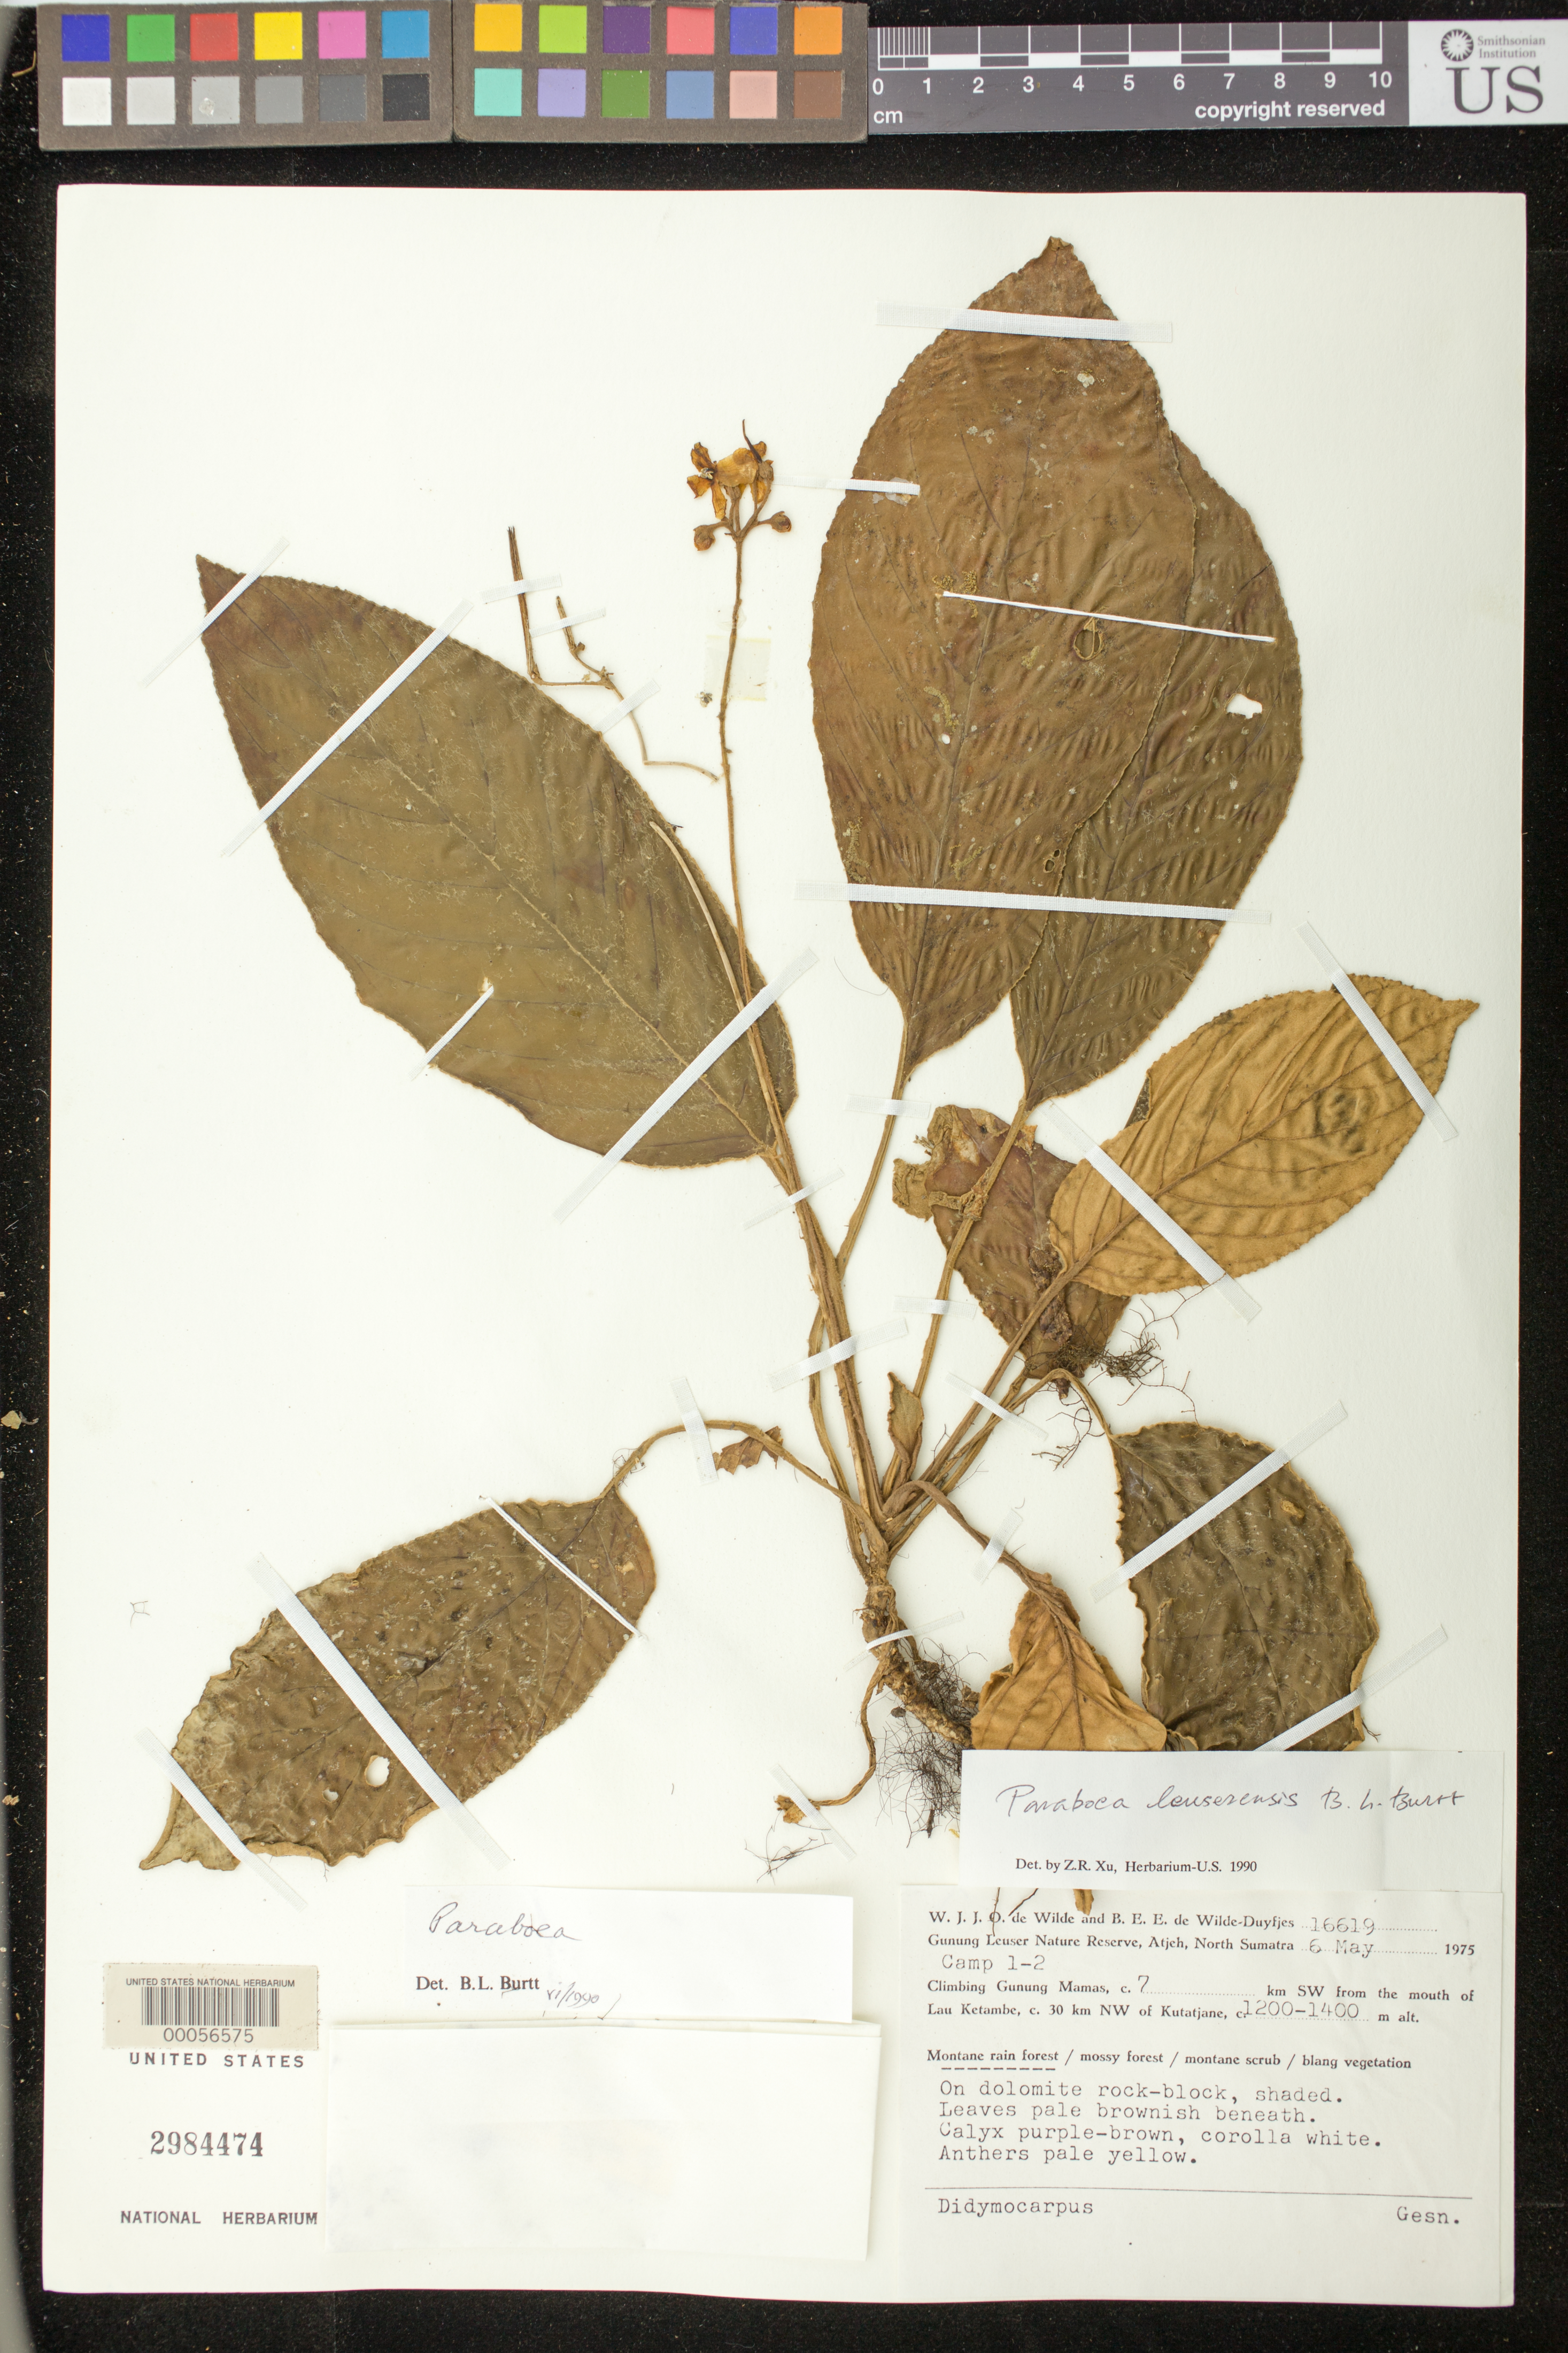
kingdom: Plantae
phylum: Tracheophyta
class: Magnoliopsida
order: Lamiales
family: Gesneriaceae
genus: Paraboea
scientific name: Paraboea leuserensis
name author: B.L. Burtt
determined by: Burtt, B. L.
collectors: W. J. de Wilde & B. E. de Wilde-Duyfjes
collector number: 16619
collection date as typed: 06 May 1975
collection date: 1975-05-06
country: Indonesia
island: Sumatra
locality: North sumatra prov., Gunung leuser nature reserve, atjeh, 7 km sw from the mouth of lau ketambe, 30 km nw of kutatjane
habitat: Montane rain forest, on dolomite rock-block, shaded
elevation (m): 1200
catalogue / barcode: US 2984474